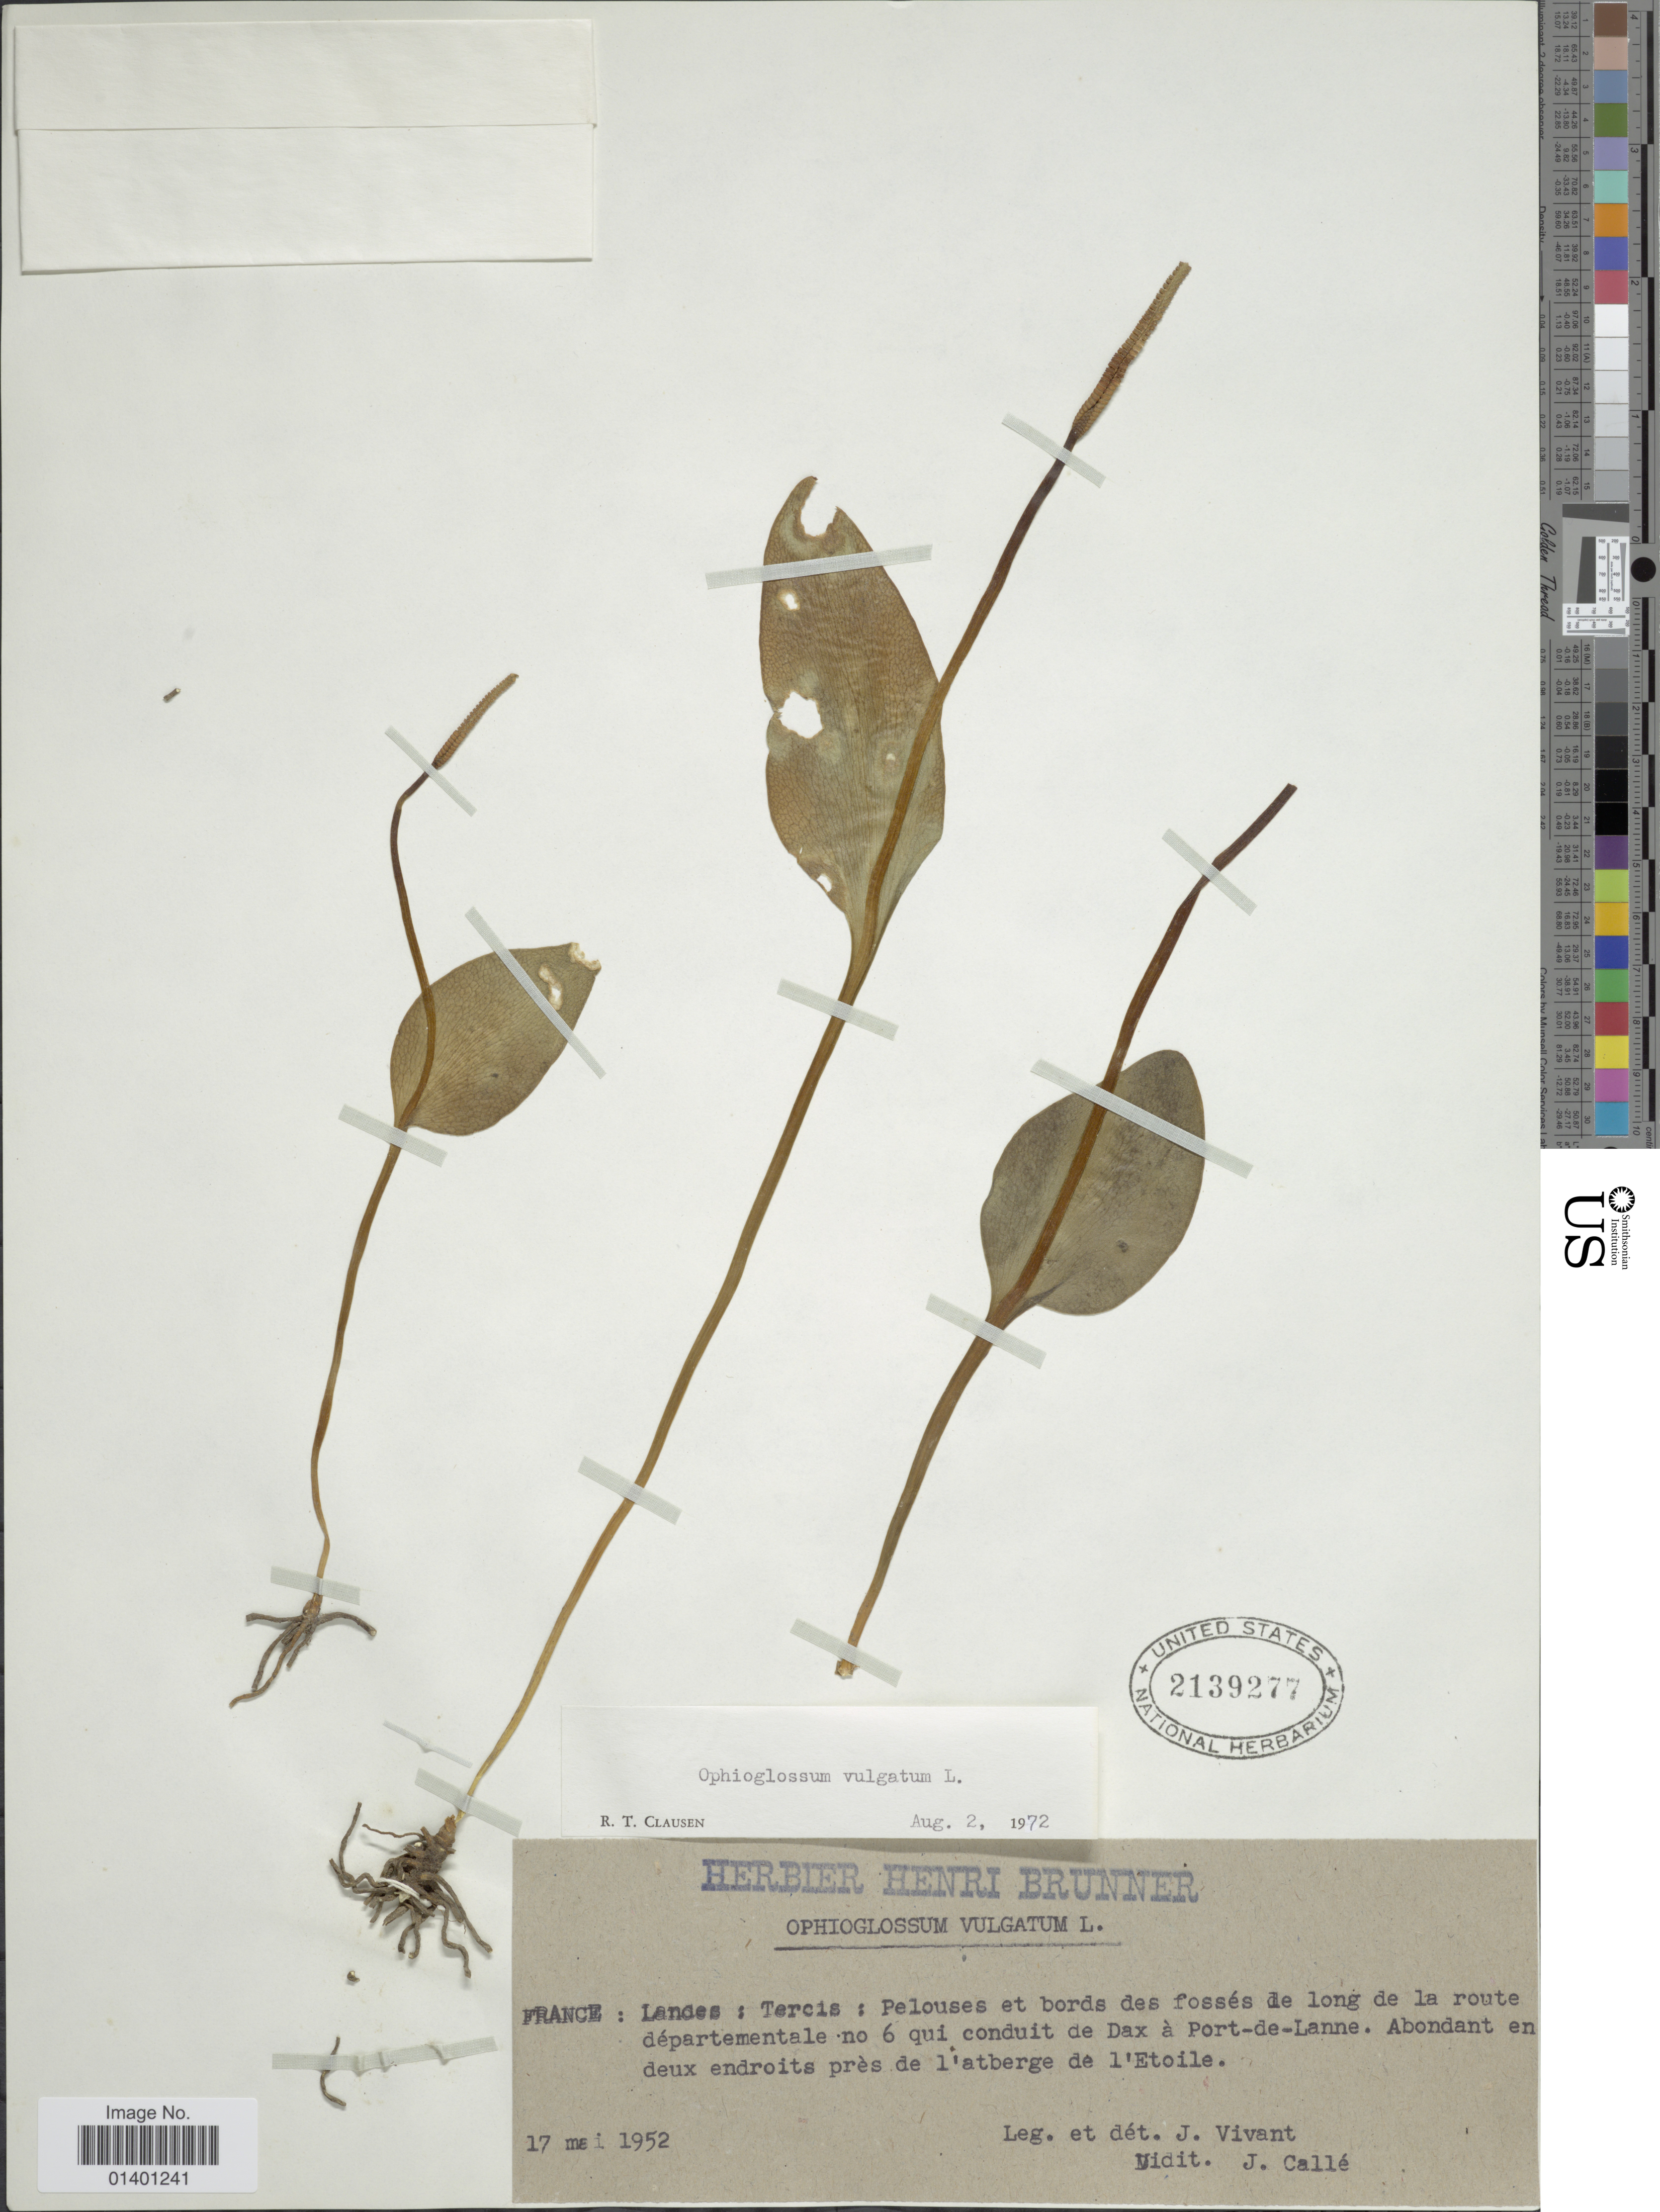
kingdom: Plantae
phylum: Tracheophyta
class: Polypodiopsida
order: Ophioglossales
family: Ophioglossaceae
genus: Ophioglossum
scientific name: Ophioglossum vulgatum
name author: L.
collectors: J. Vivant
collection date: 1952-05-17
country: France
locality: Landes: Tercis: Pelouses et bords des fosses de long de la route departementale no 6 qui conduit de Dax a Port-de-Lanne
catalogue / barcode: US 2139277